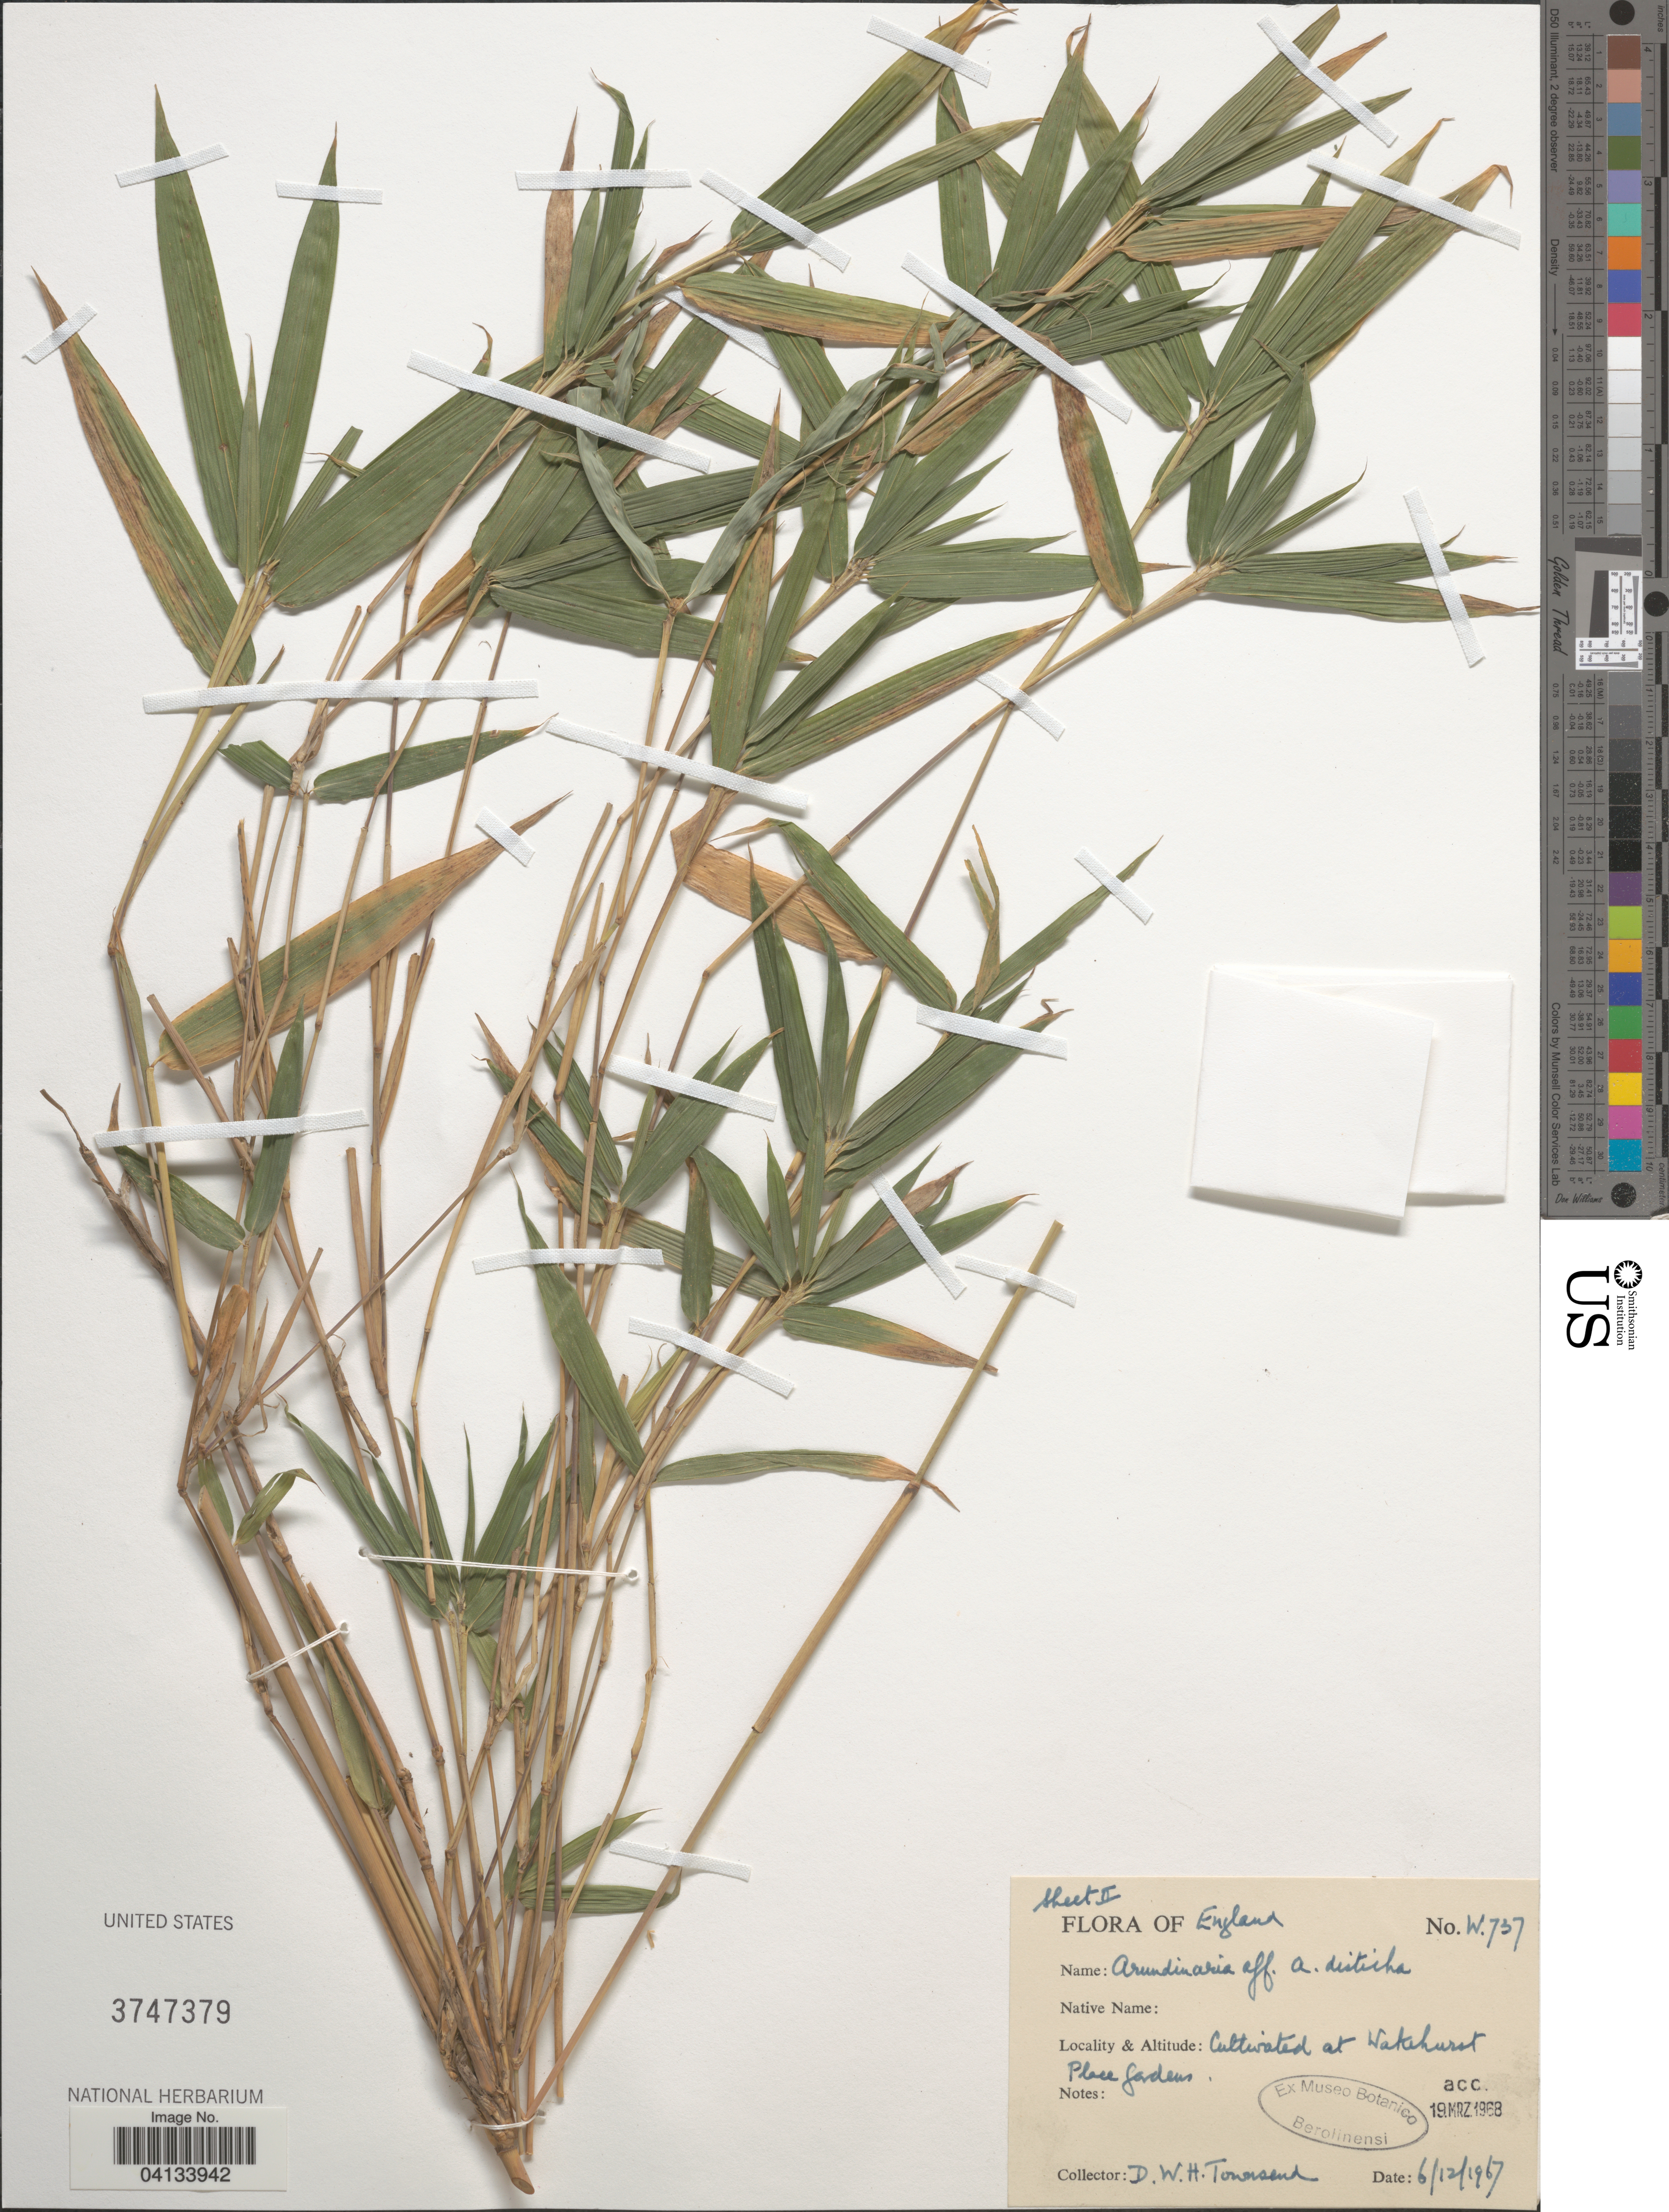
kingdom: Plantae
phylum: Tracheophyta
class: Liliopsida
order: Poales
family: Poaceae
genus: Pleioblastus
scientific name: Pleioblastus distichus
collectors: D. W. H. Townsend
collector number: W737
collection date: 1967-12-06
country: United Kingdom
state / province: England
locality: At Wakehurst Place Gardens.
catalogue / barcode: US 3747379